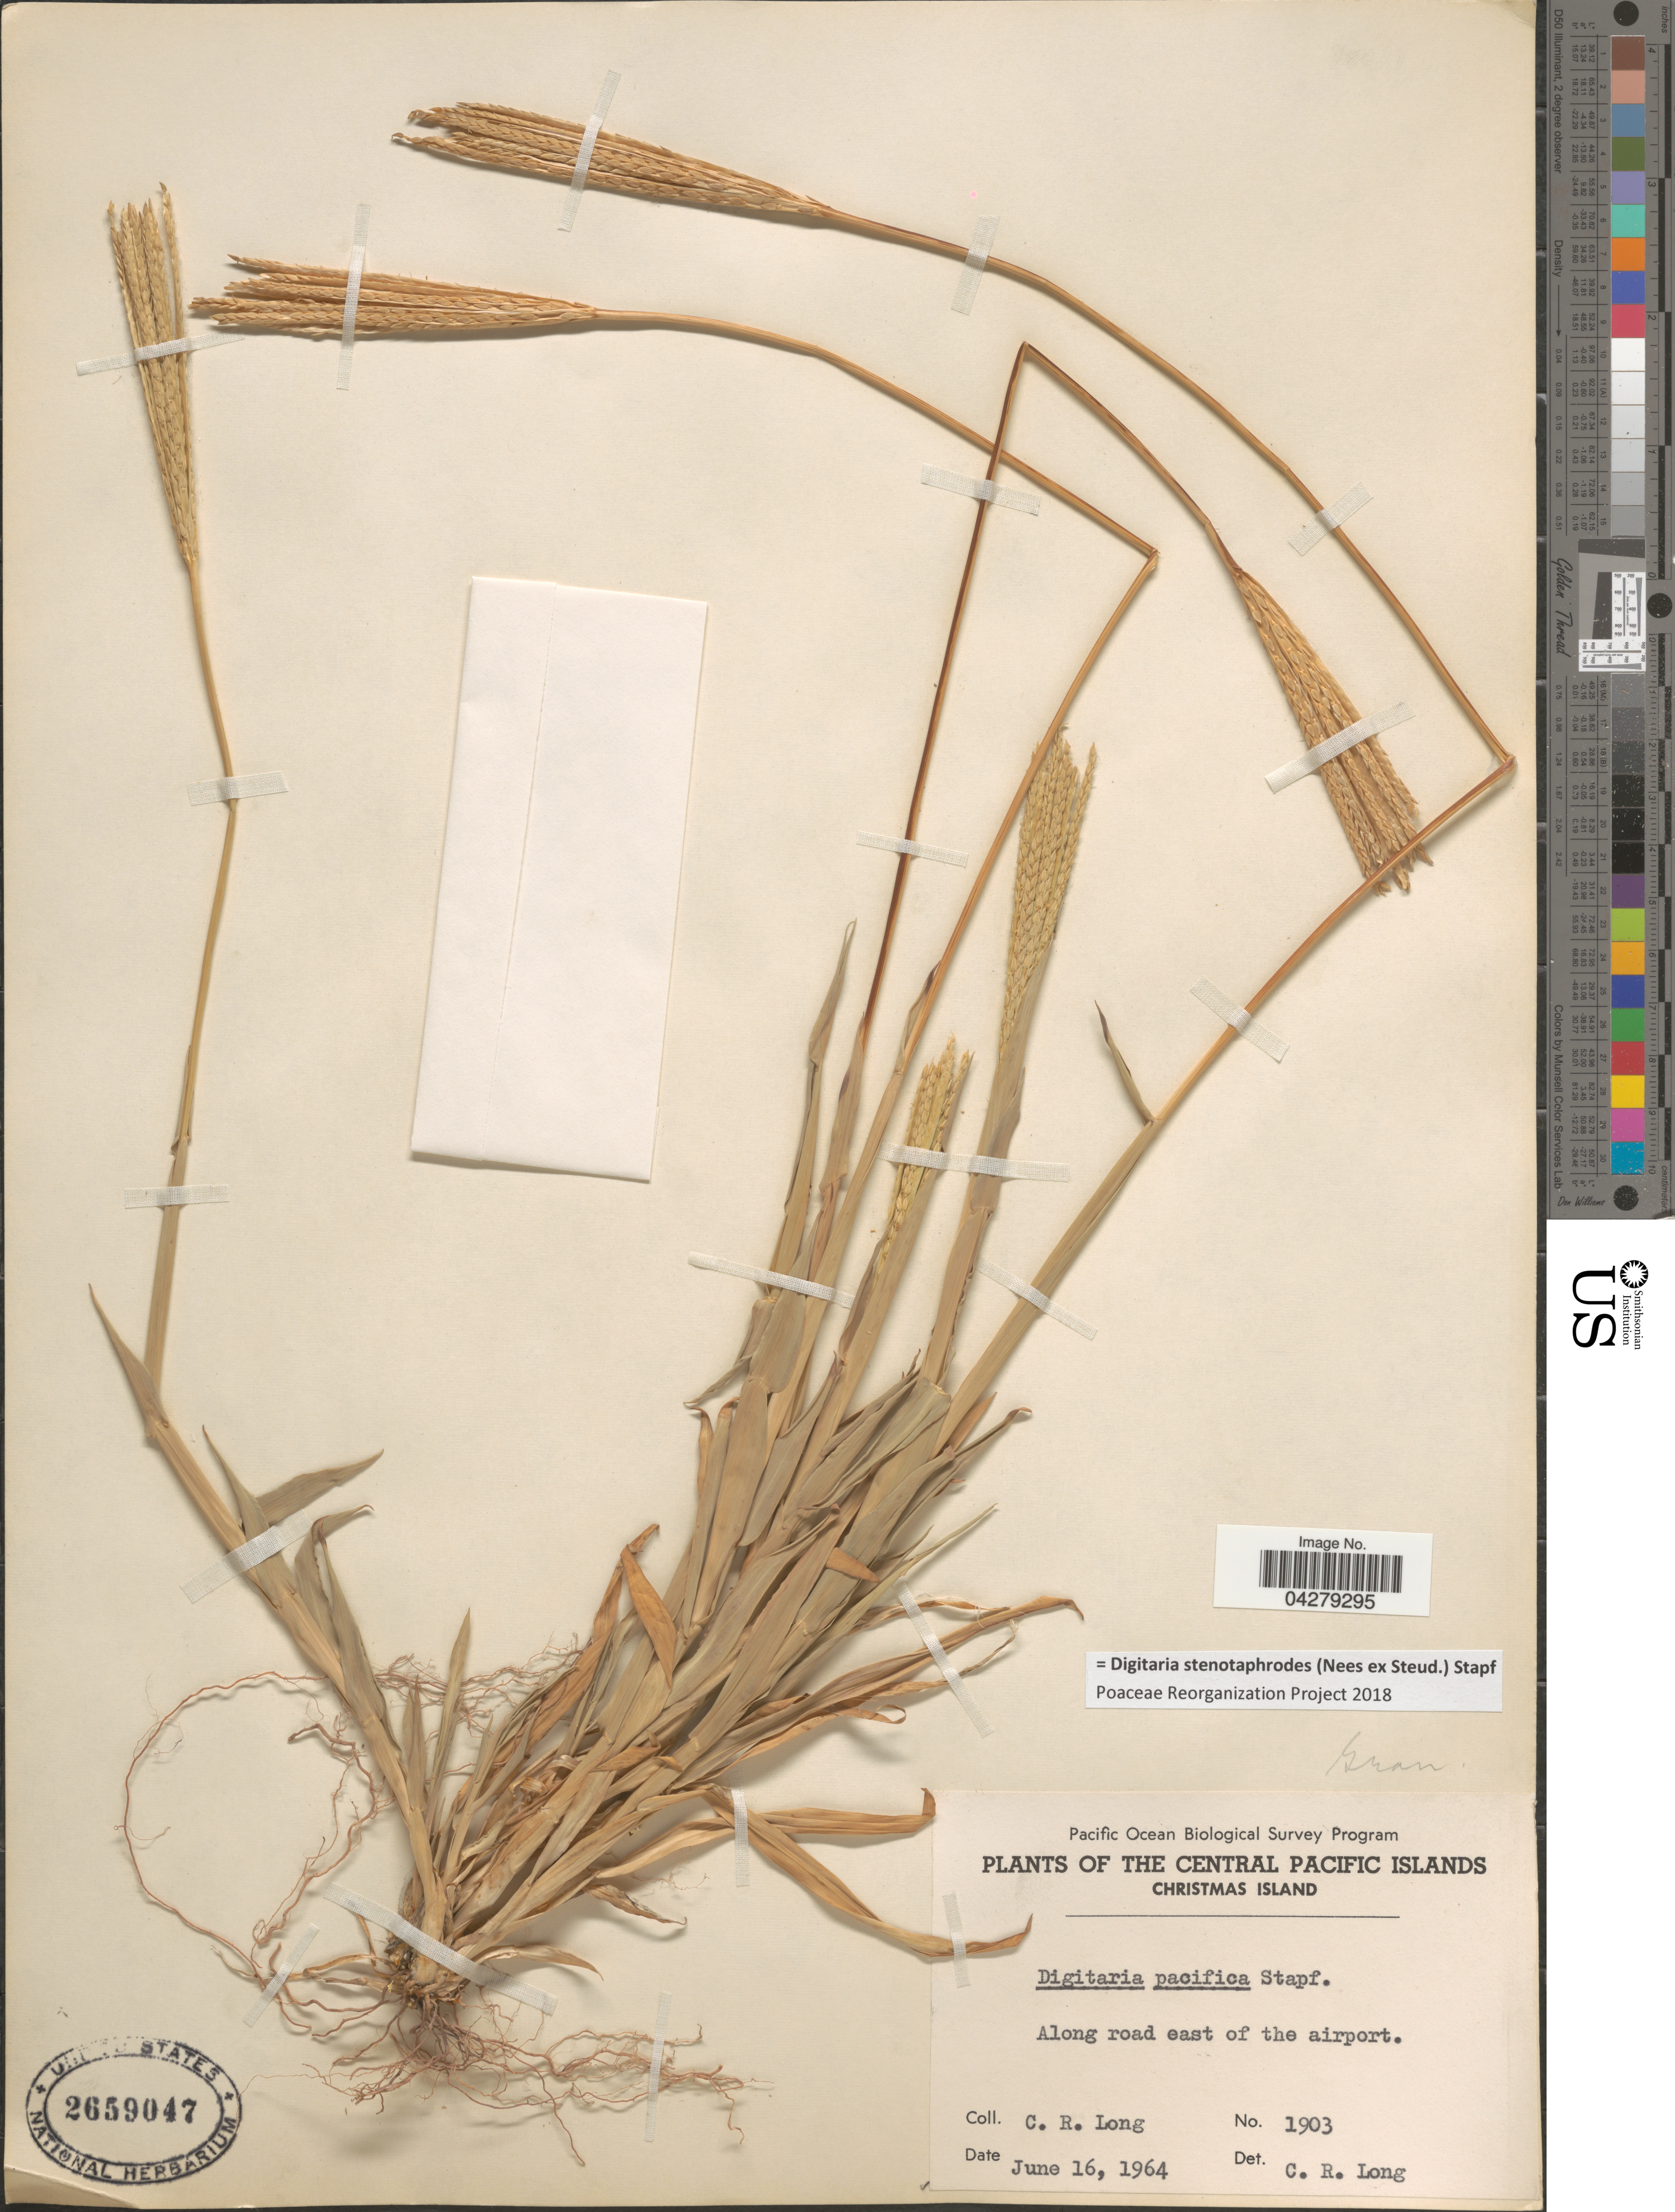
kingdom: Plantae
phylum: Tracheophyta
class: Liliopsida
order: Poales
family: Poaceae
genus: Digitaria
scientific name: Digitaria stenotaphrodes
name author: (Steud.) Stapf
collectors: C. R. Long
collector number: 1903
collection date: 1964-06-16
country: Kiribati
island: Kiritimati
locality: Pacific Ocean Biological Survey Program. The Central Pacific Islands. Christmas Island. Along road east of the airport.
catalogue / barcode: US 2659047